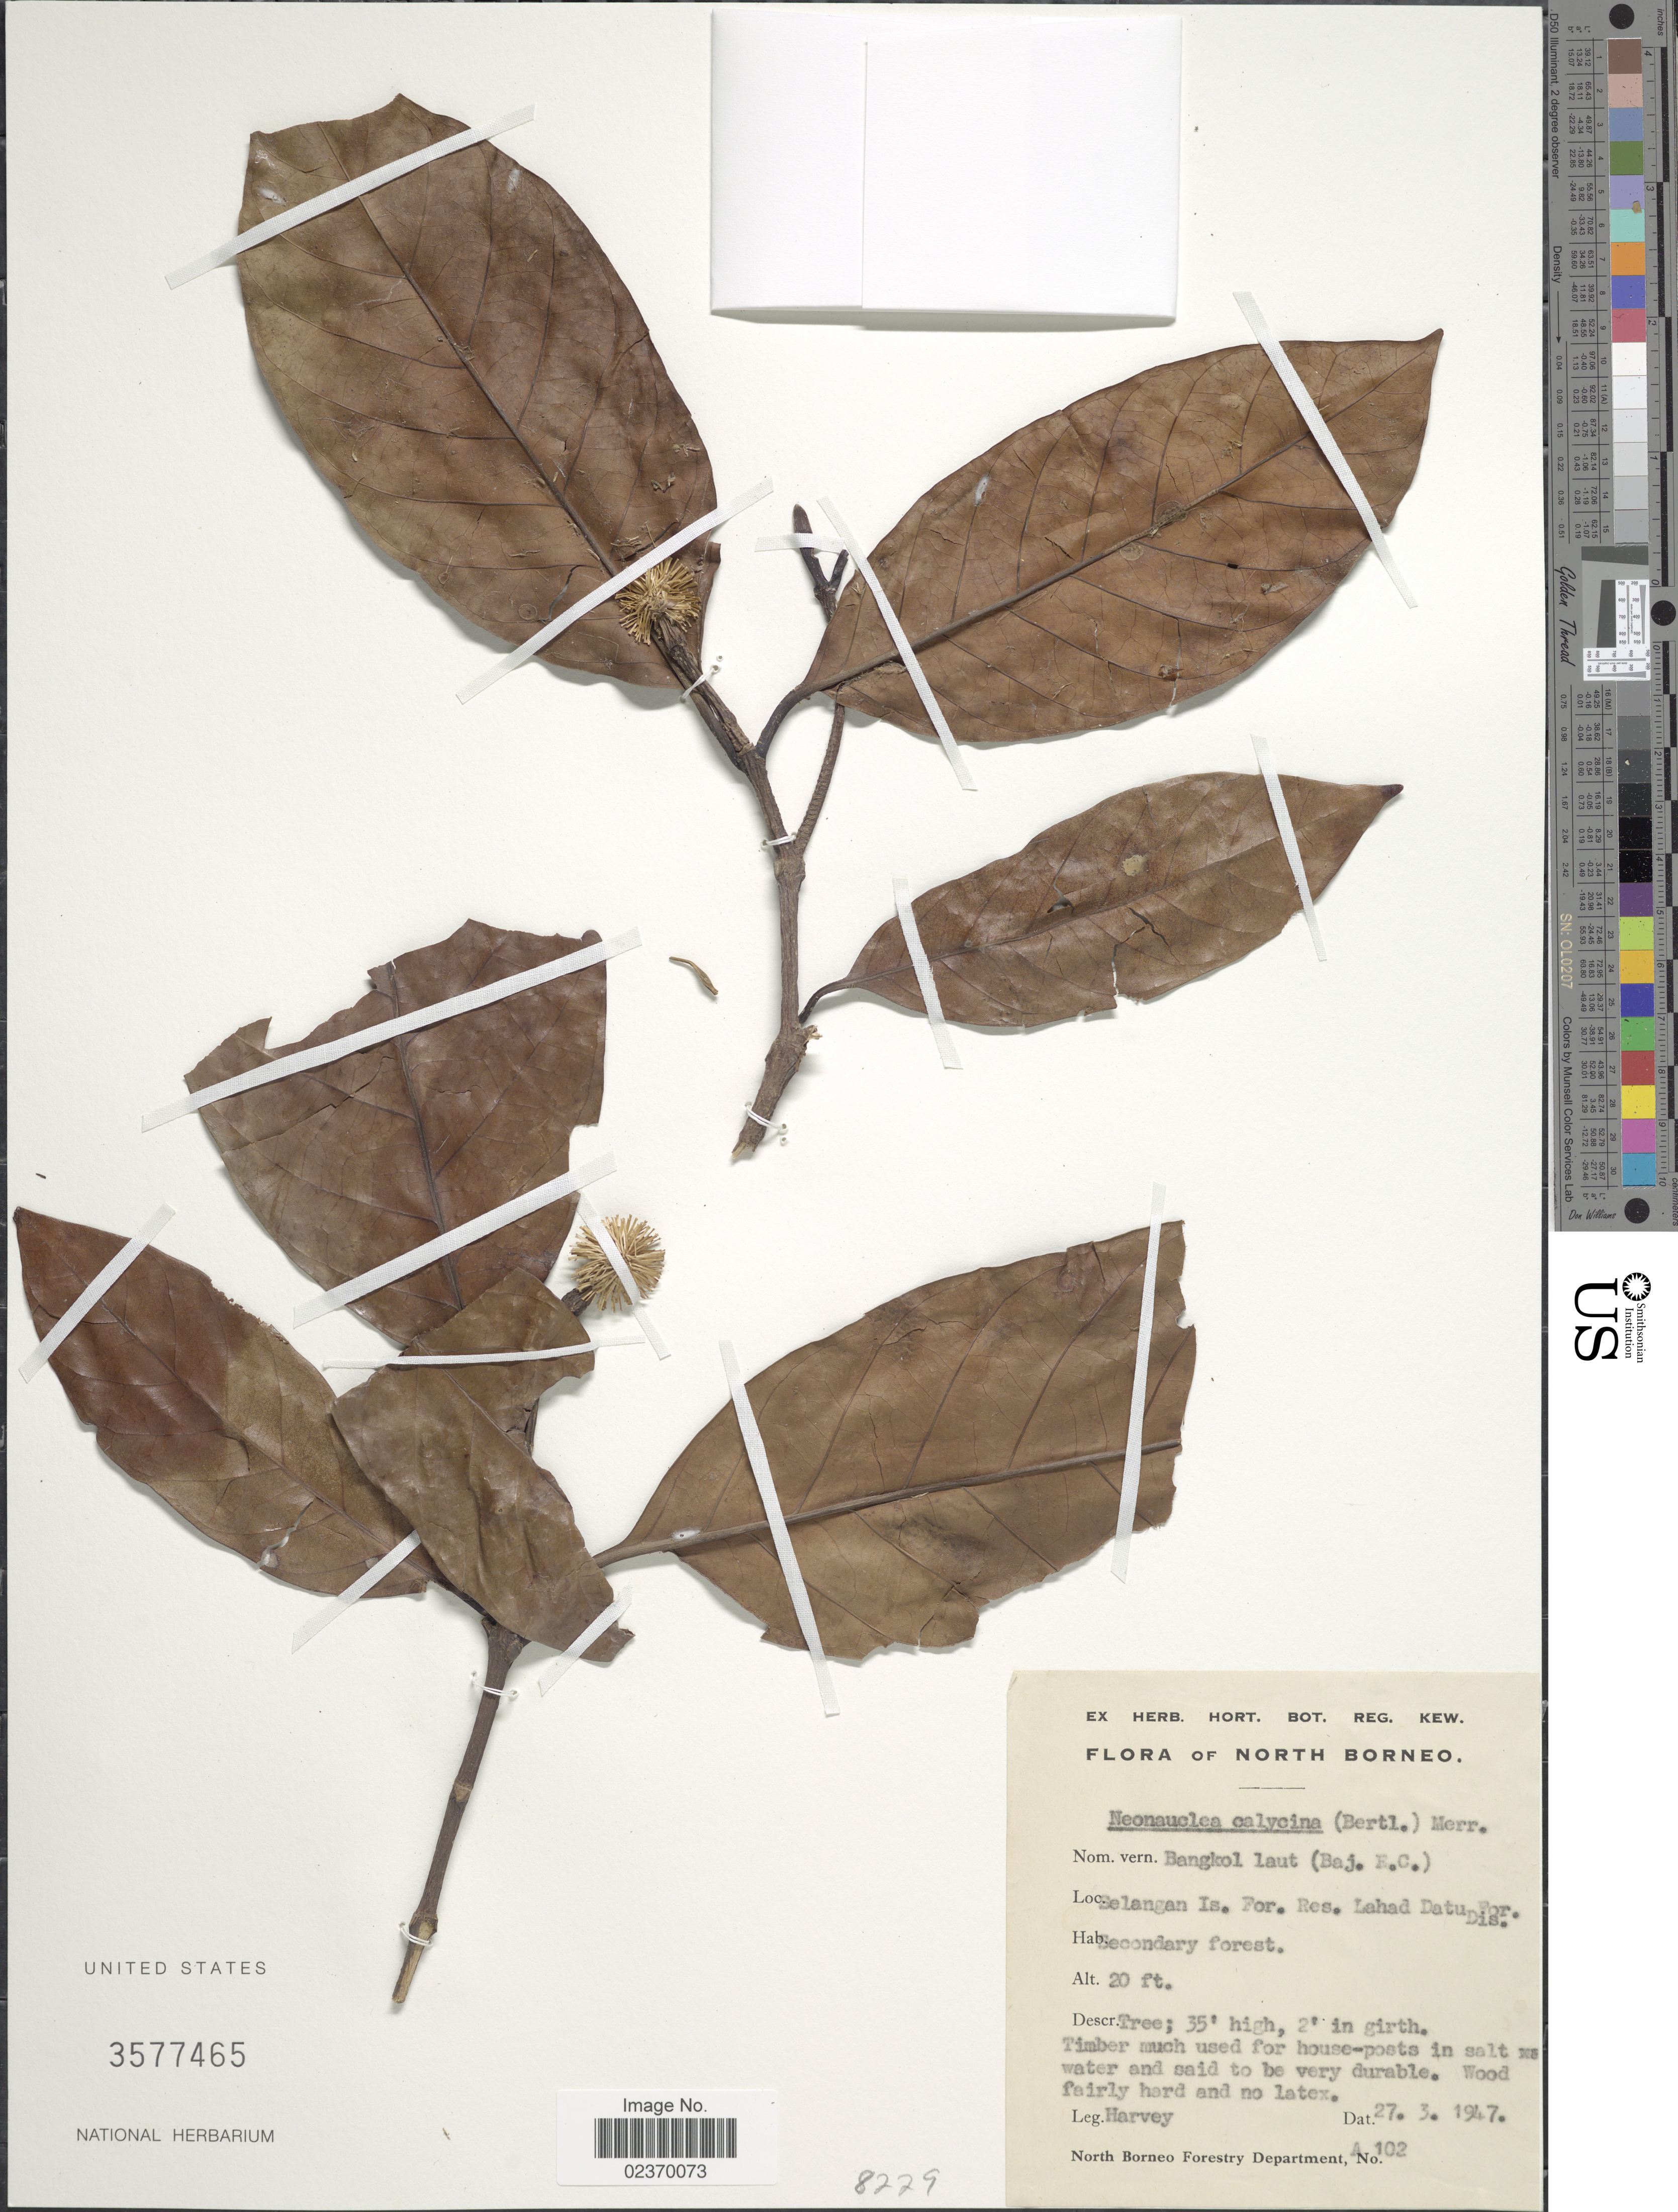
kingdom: Plantae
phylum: Tracheophyta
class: Magnoliopsida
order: Gentianales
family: Rubiaceae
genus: Neonauclea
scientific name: Neonauclea calycina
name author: (Bartl. ex DC.) Merr.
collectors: -. Harvey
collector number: A 102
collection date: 1947-03-27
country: Malaysia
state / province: Selangor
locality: North Borneo, Selangor Is. For. Res. lahad Datu For. Dis, Secondary forest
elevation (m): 6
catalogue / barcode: US 3577465